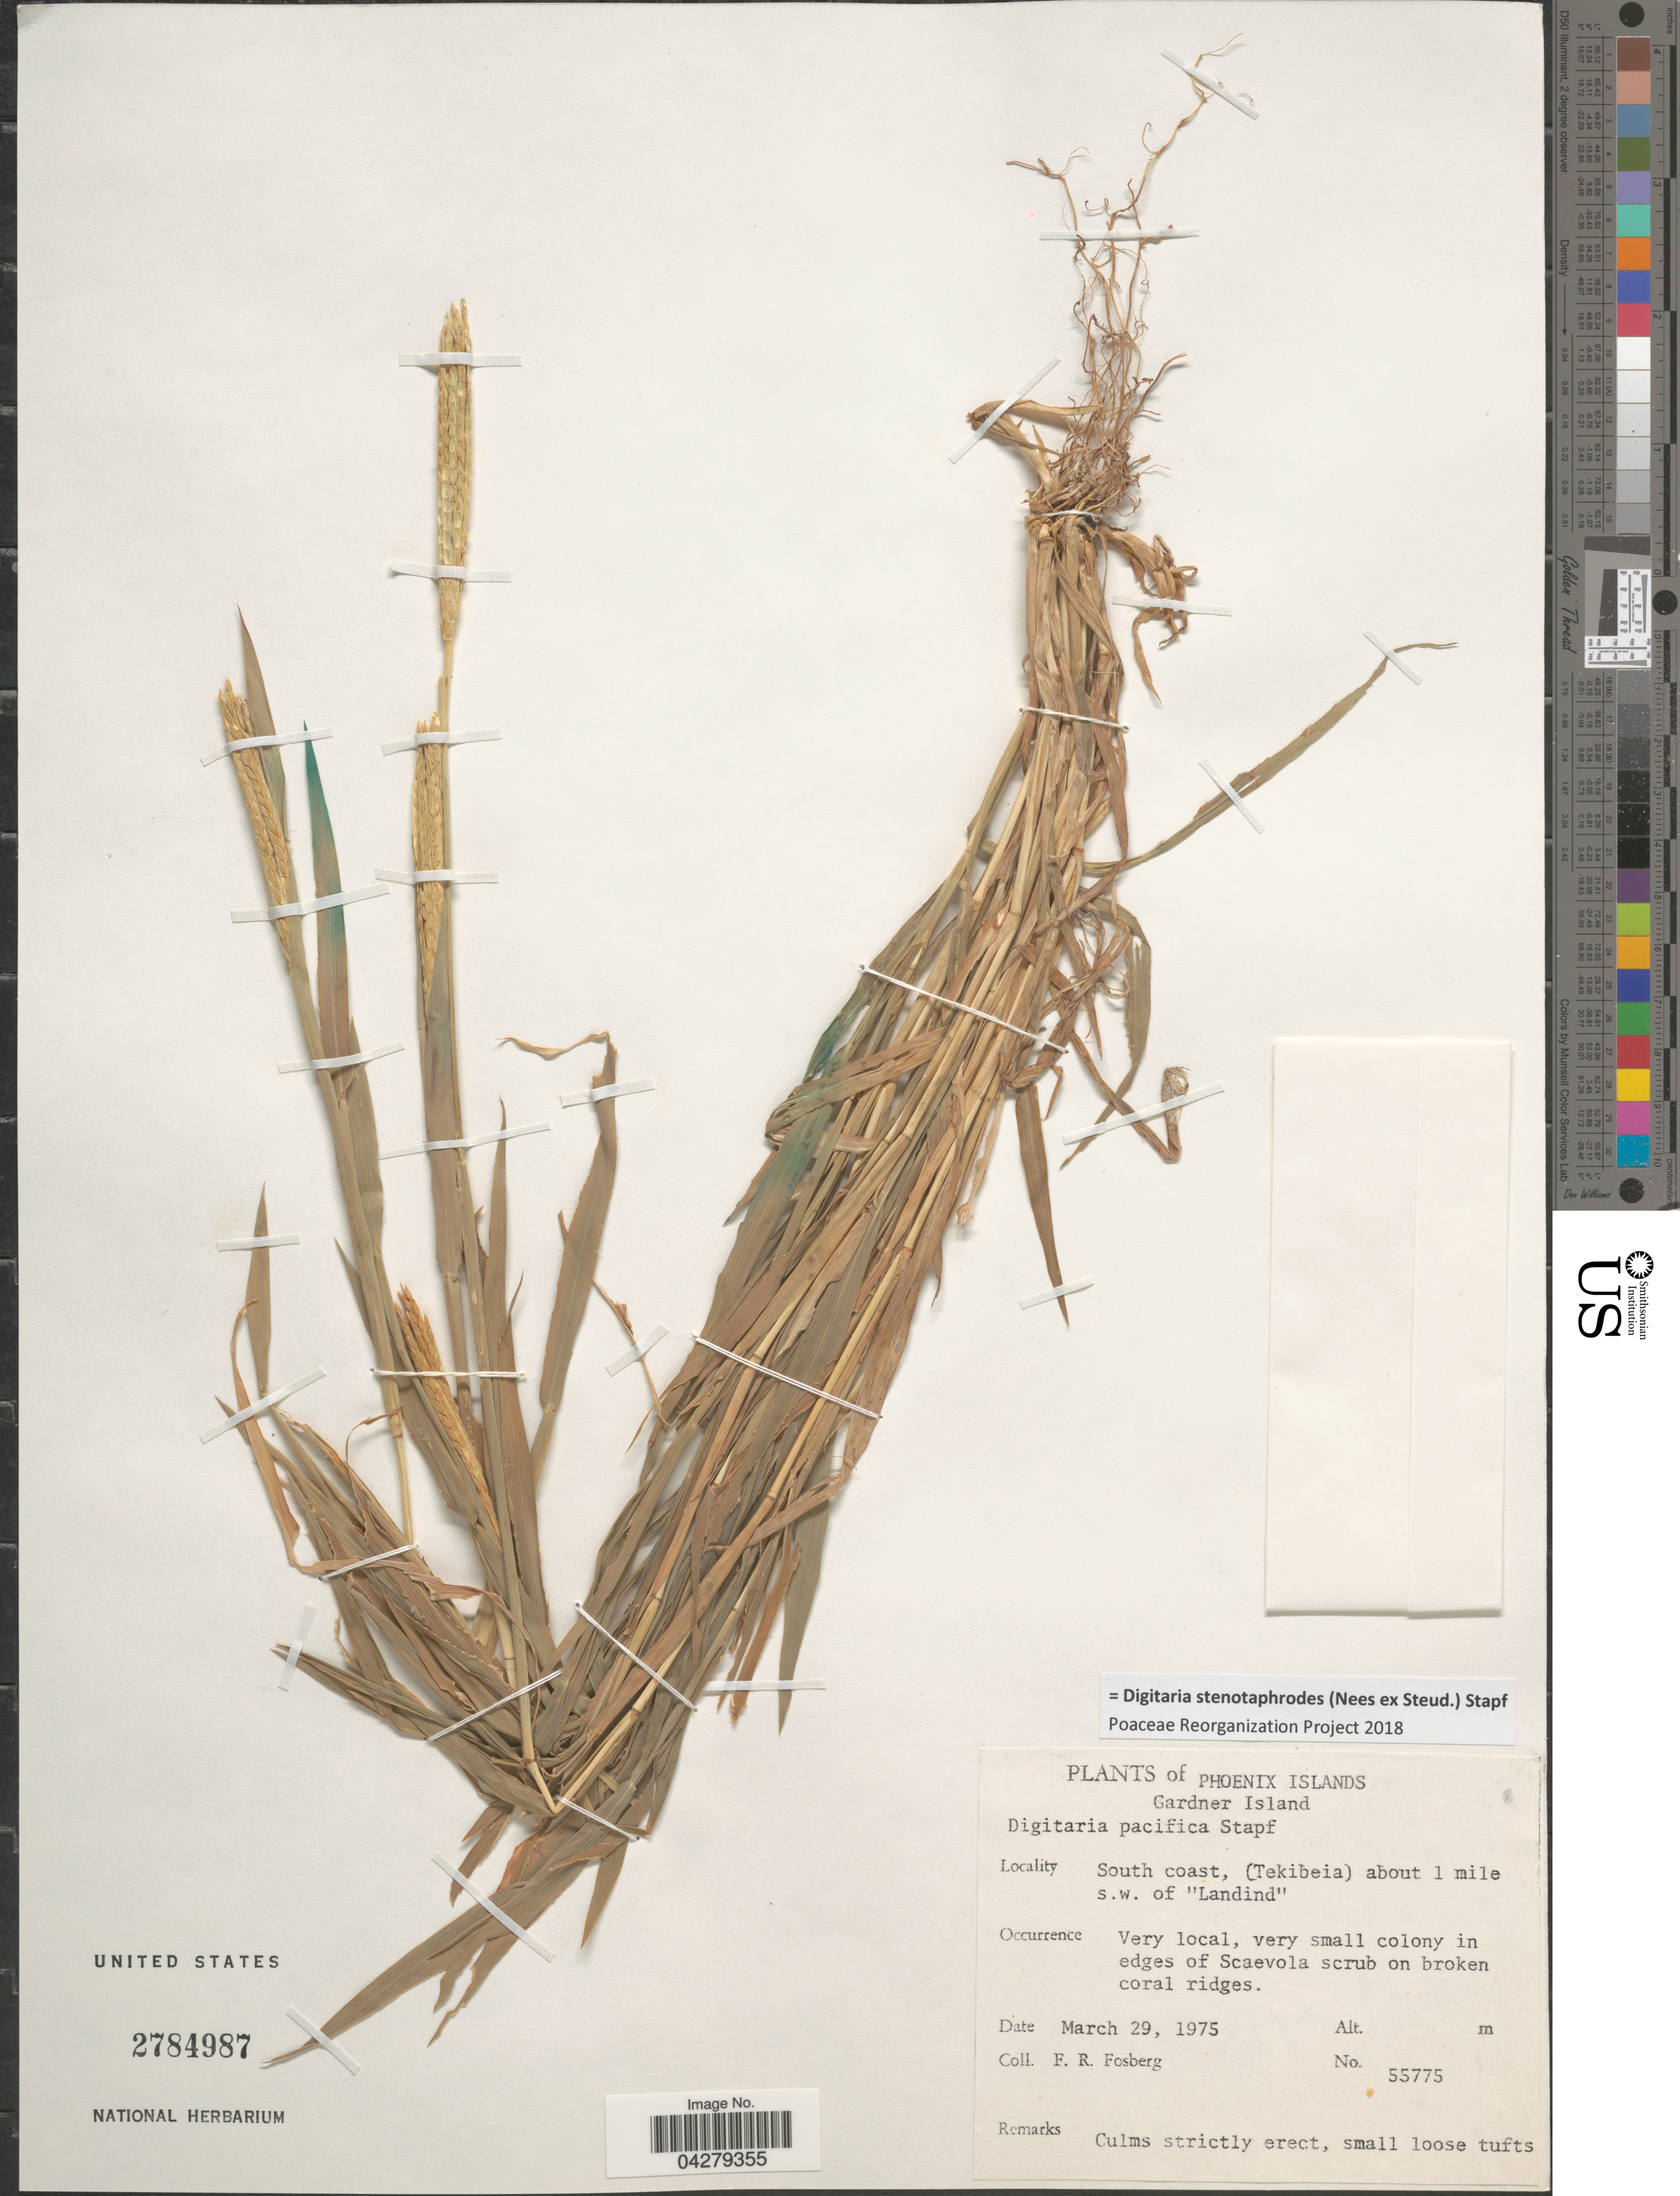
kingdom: Plantae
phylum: Tracheophyta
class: Liliopsida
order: Poales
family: Poaceae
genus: Digitaria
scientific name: Digitaria stenotaphrodes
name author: (Steud.) Stapf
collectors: F. R. Fosberg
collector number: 55775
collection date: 1975-03-29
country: Kiribati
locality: Phoenix Islands. Gardner Island. South coast, (Tekibeia) about 1 mile s.w. of "Landind".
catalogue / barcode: US 2784987